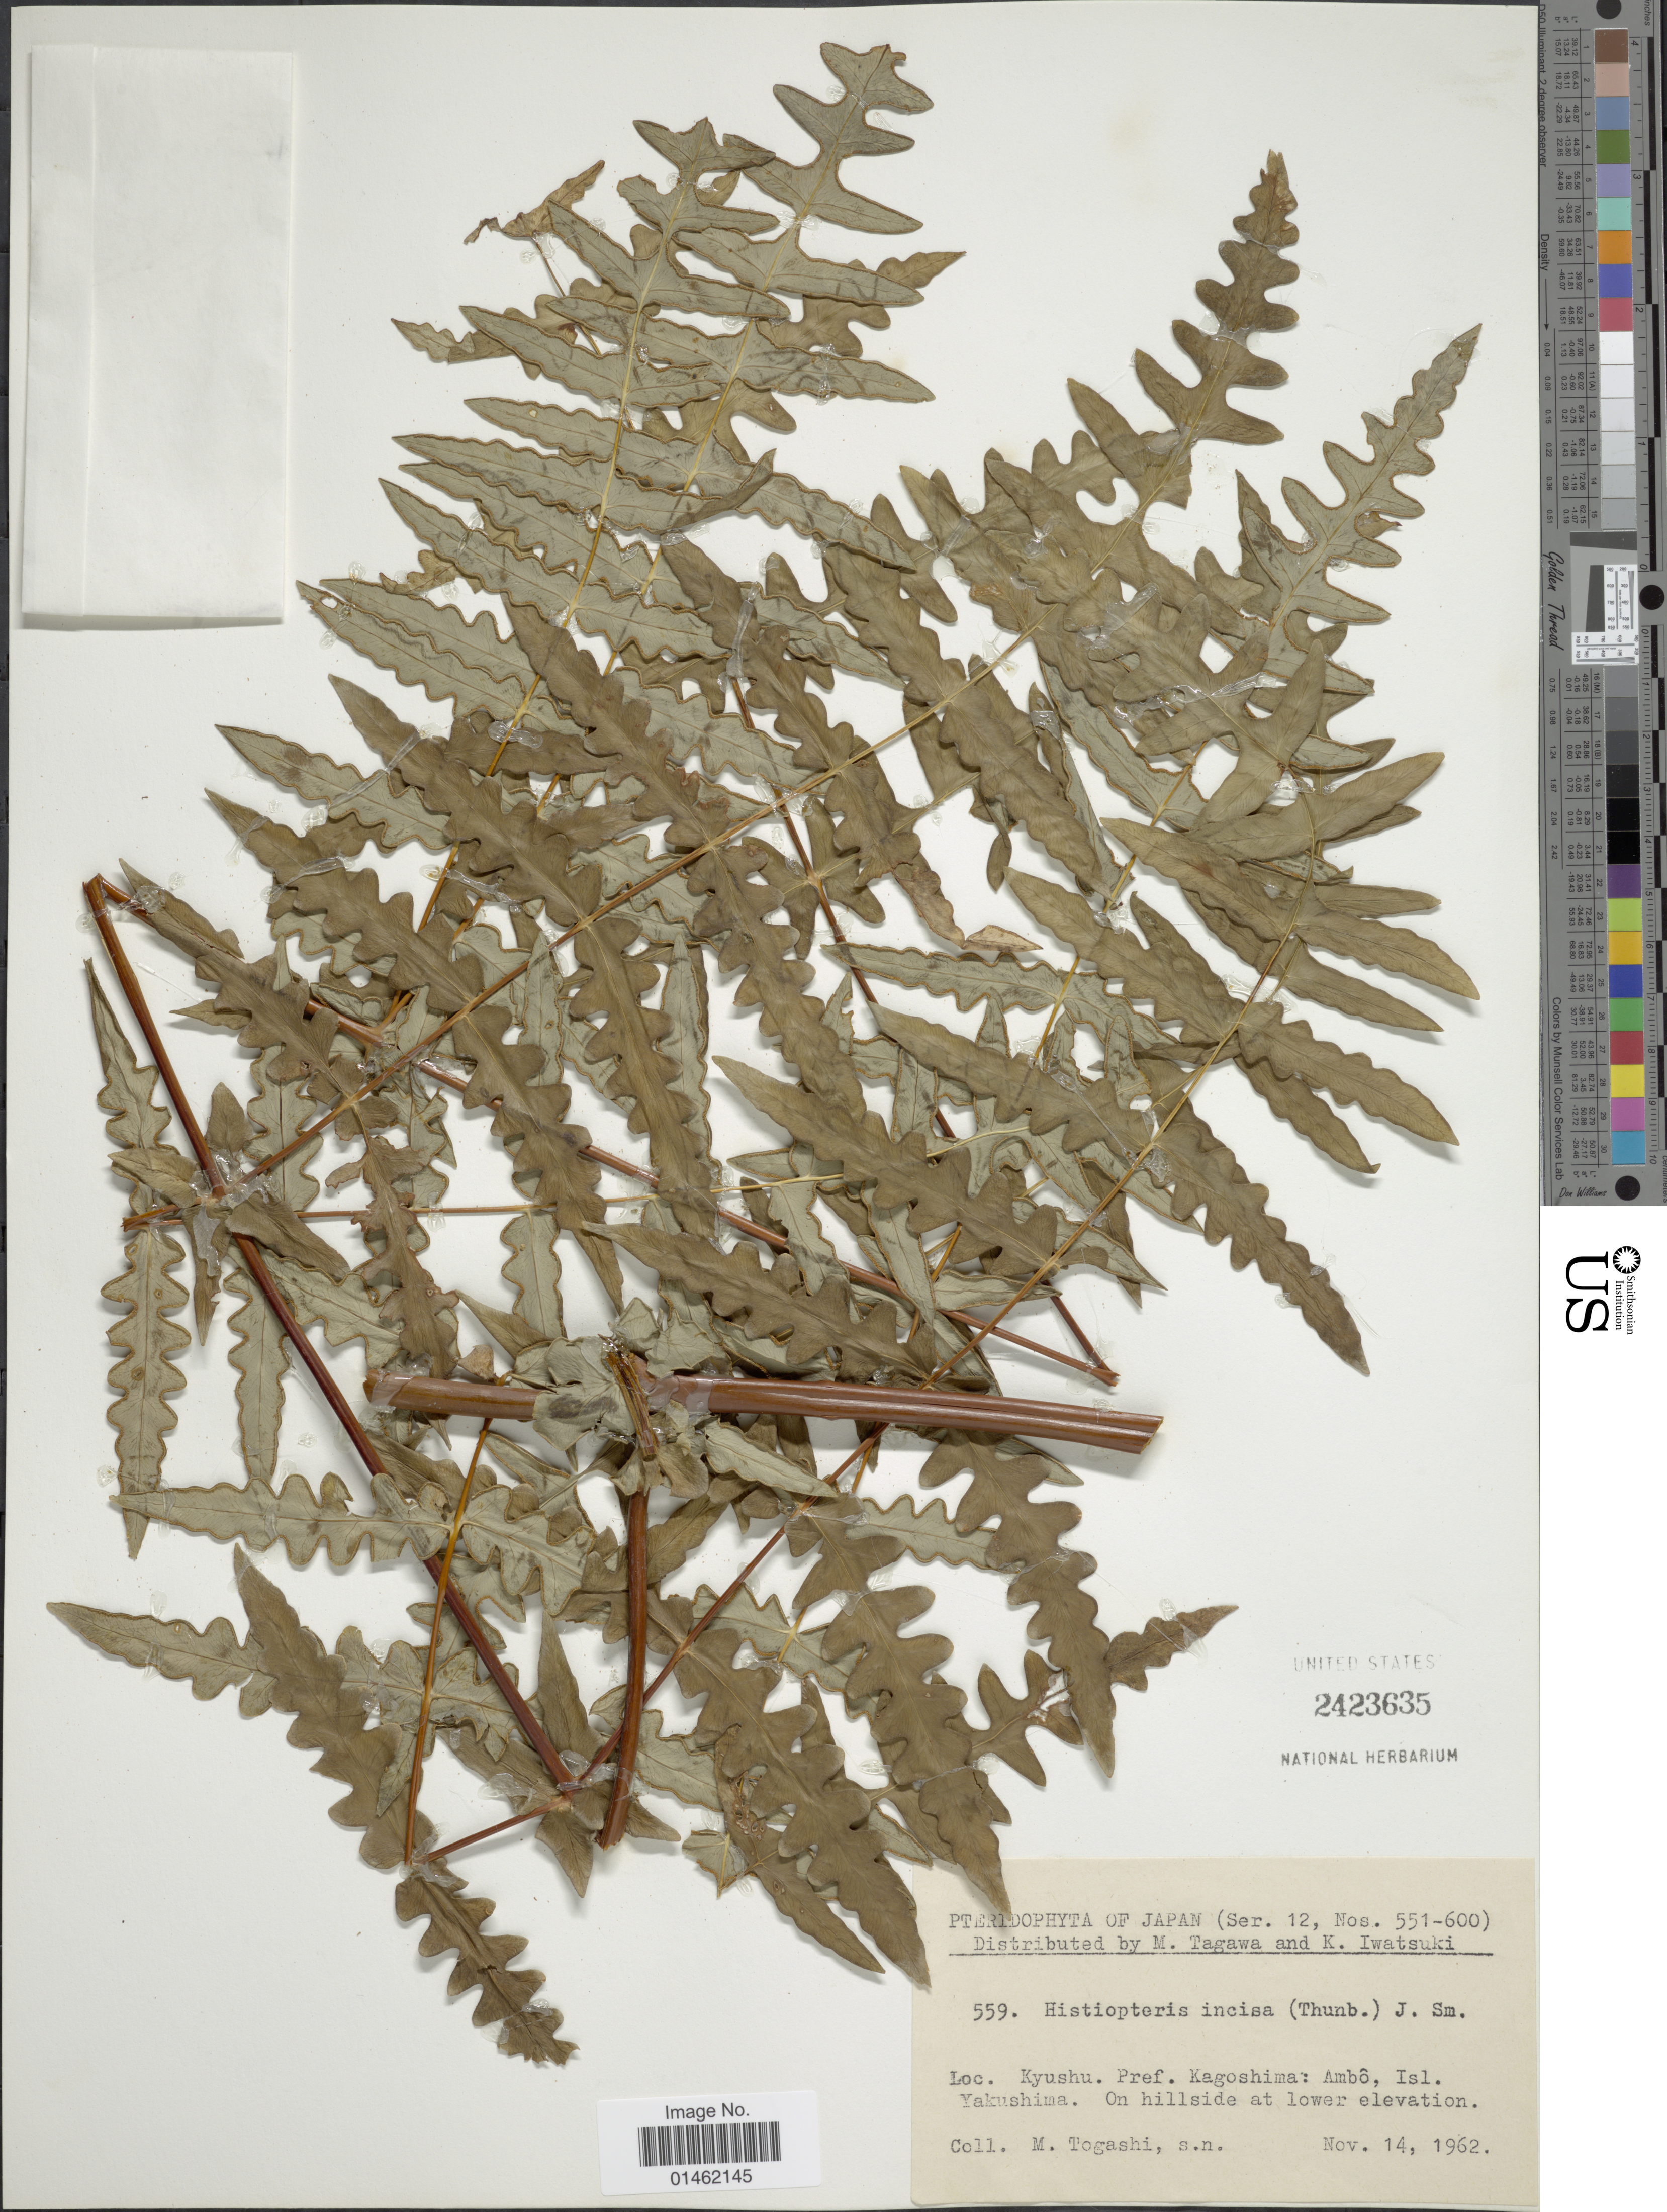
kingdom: Plantae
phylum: Tracheophyta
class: Polypodiopsida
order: Polypodiales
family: Dennstaedtiaceae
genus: Histiopteris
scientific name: Histiopteris incisa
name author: (Thunb.) J. Sm.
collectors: M. Togashi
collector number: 559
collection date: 1962-11-14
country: Japan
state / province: Kagosima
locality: Kyushu. pref. Kagoshima: Ambo, Isl. Yakushima, on hillside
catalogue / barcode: US 2423635